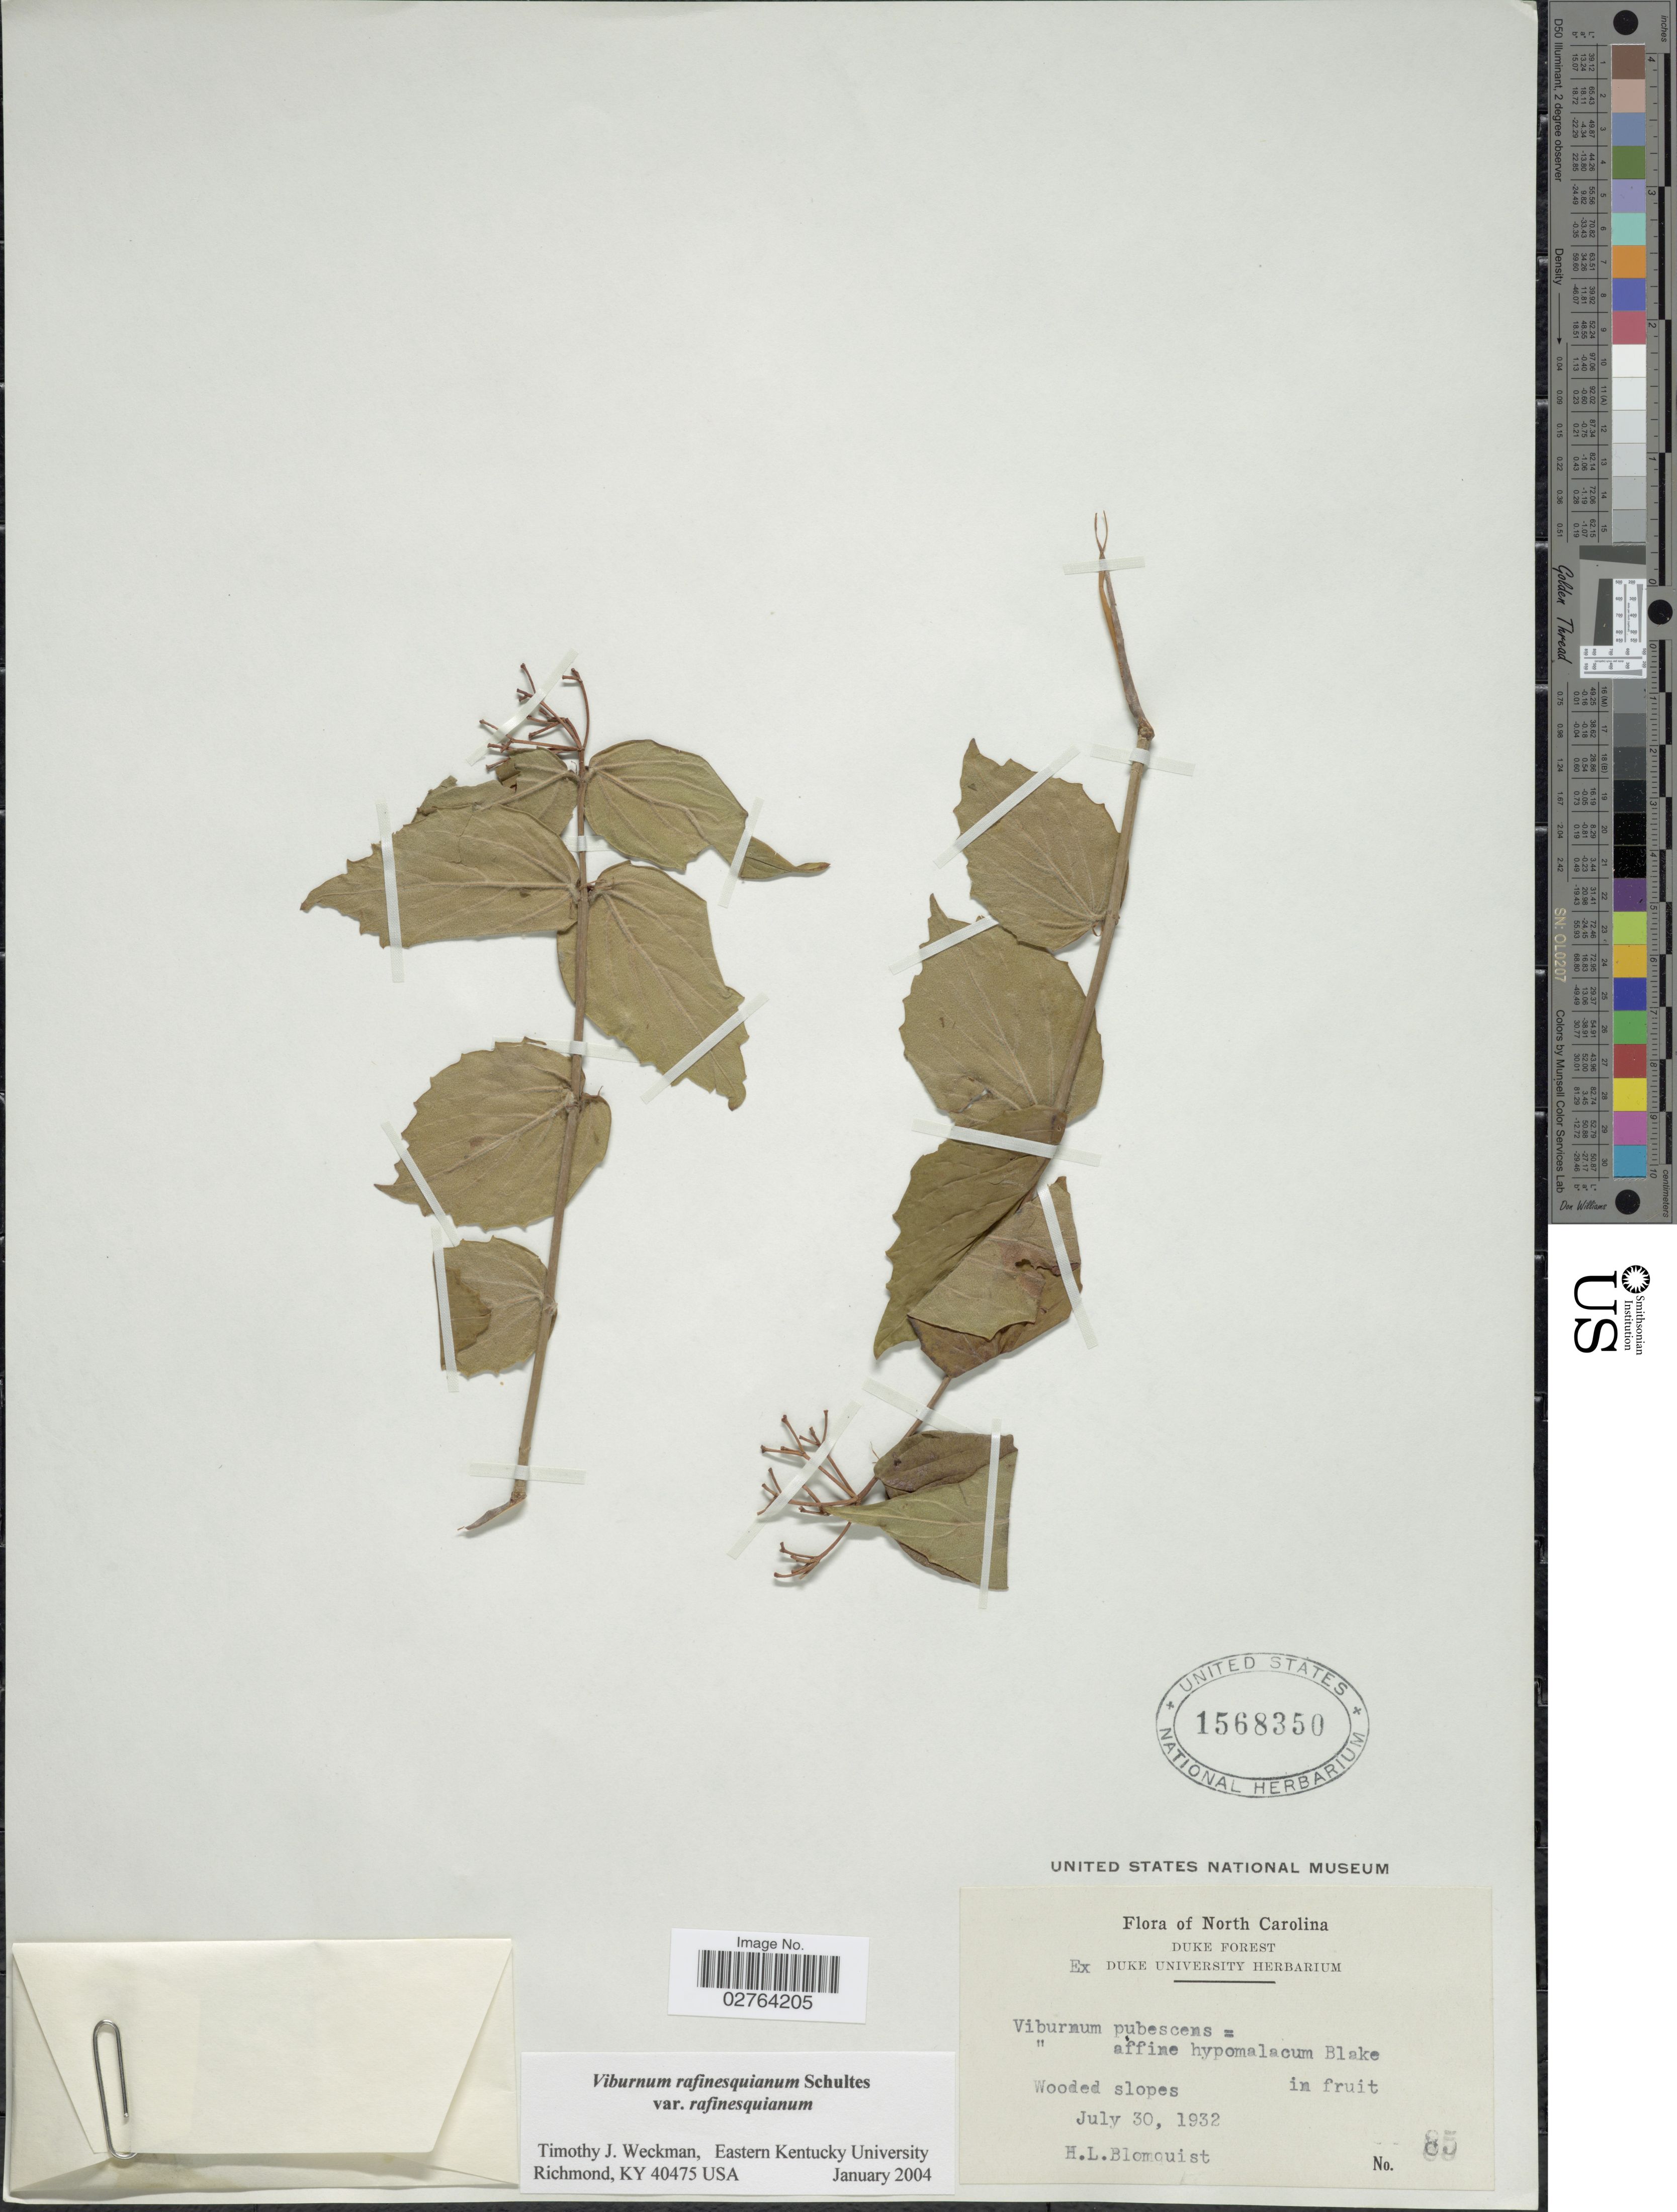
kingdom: Plantae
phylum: Tracheophyta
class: Magnoliopsida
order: Dipsacales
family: Viburnaceae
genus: Viburnum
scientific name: Viburnum rafinesqueanum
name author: Schult.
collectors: H. Blomquist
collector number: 85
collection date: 1932-07-30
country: United States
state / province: North Carolina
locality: Wooded slope.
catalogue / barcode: US 1568350